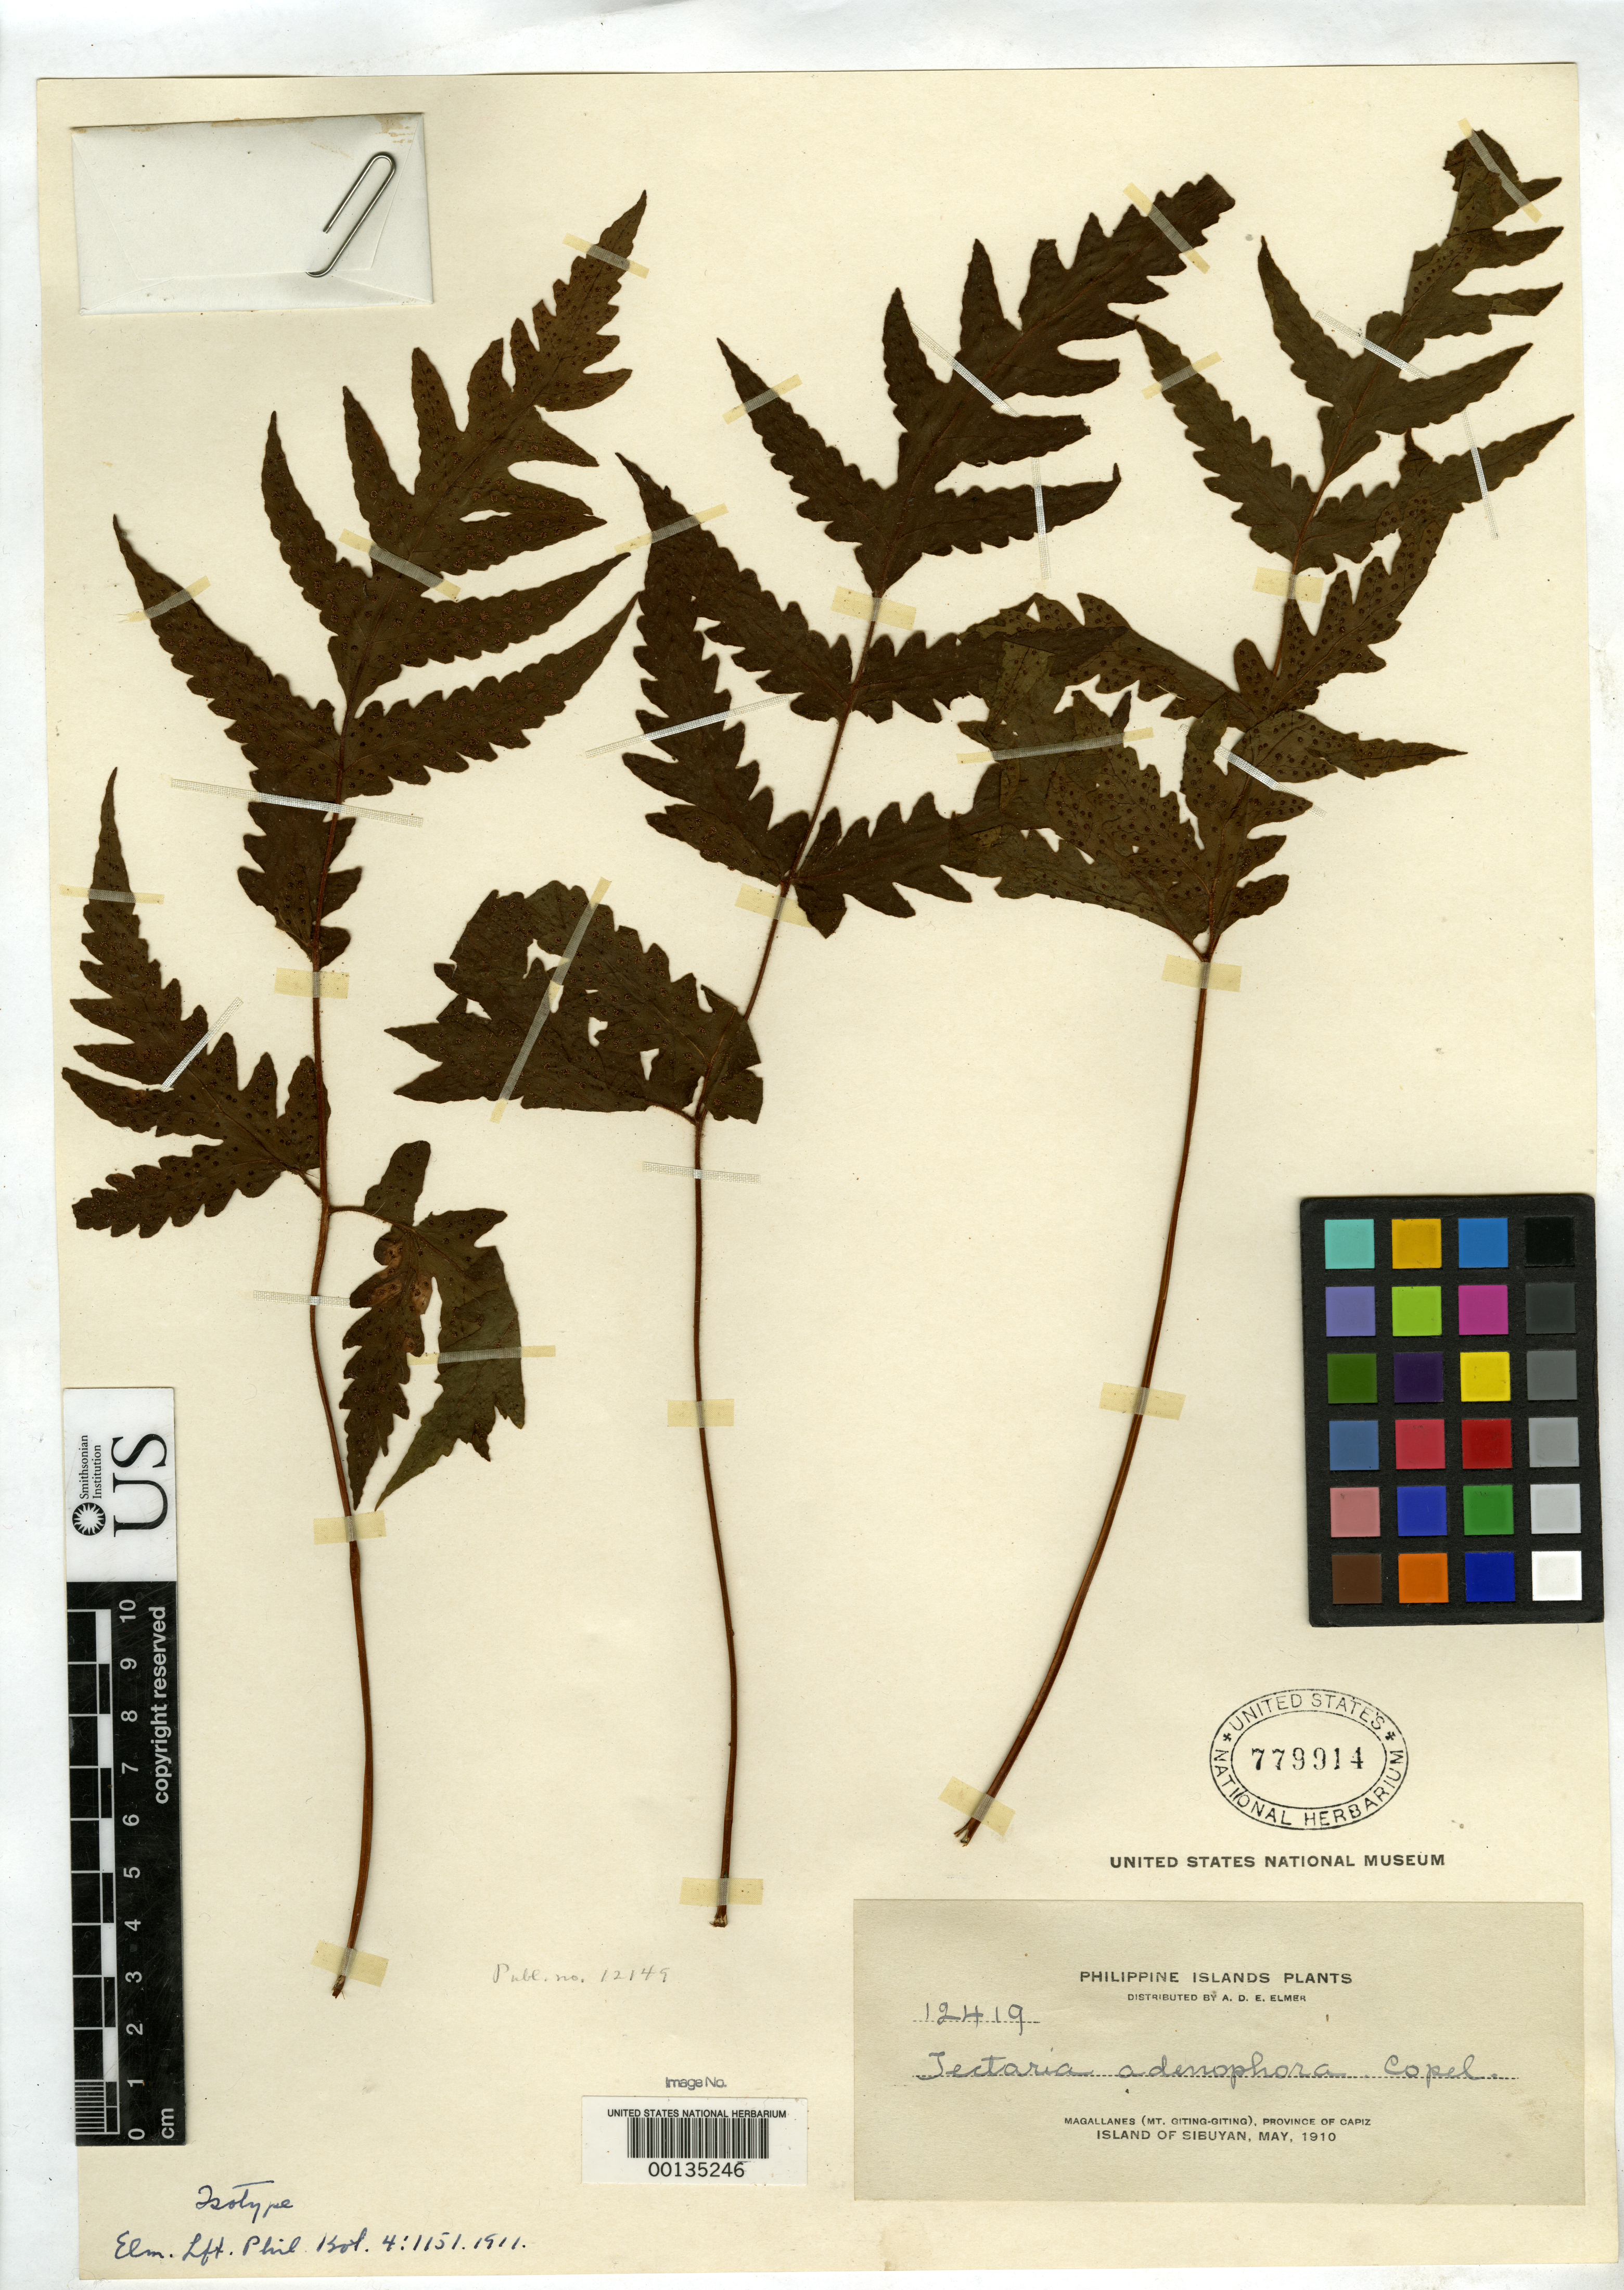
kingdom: Plantae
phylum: Tracheophyta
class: Polypodiopsida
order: Polypodiales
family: Tectariaceae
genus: Tectaria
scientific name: Tectaria adenophora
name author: Copel. in Elmer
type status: Isotype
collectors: A. D. E. Elmer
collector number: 12419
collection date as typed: May 1910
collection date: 1910-05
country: Philippines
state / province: Mimaropa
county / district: Romblon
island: Sibuyan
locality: Magallanes, Mt. Giting-Giting.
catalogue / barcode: US 779914